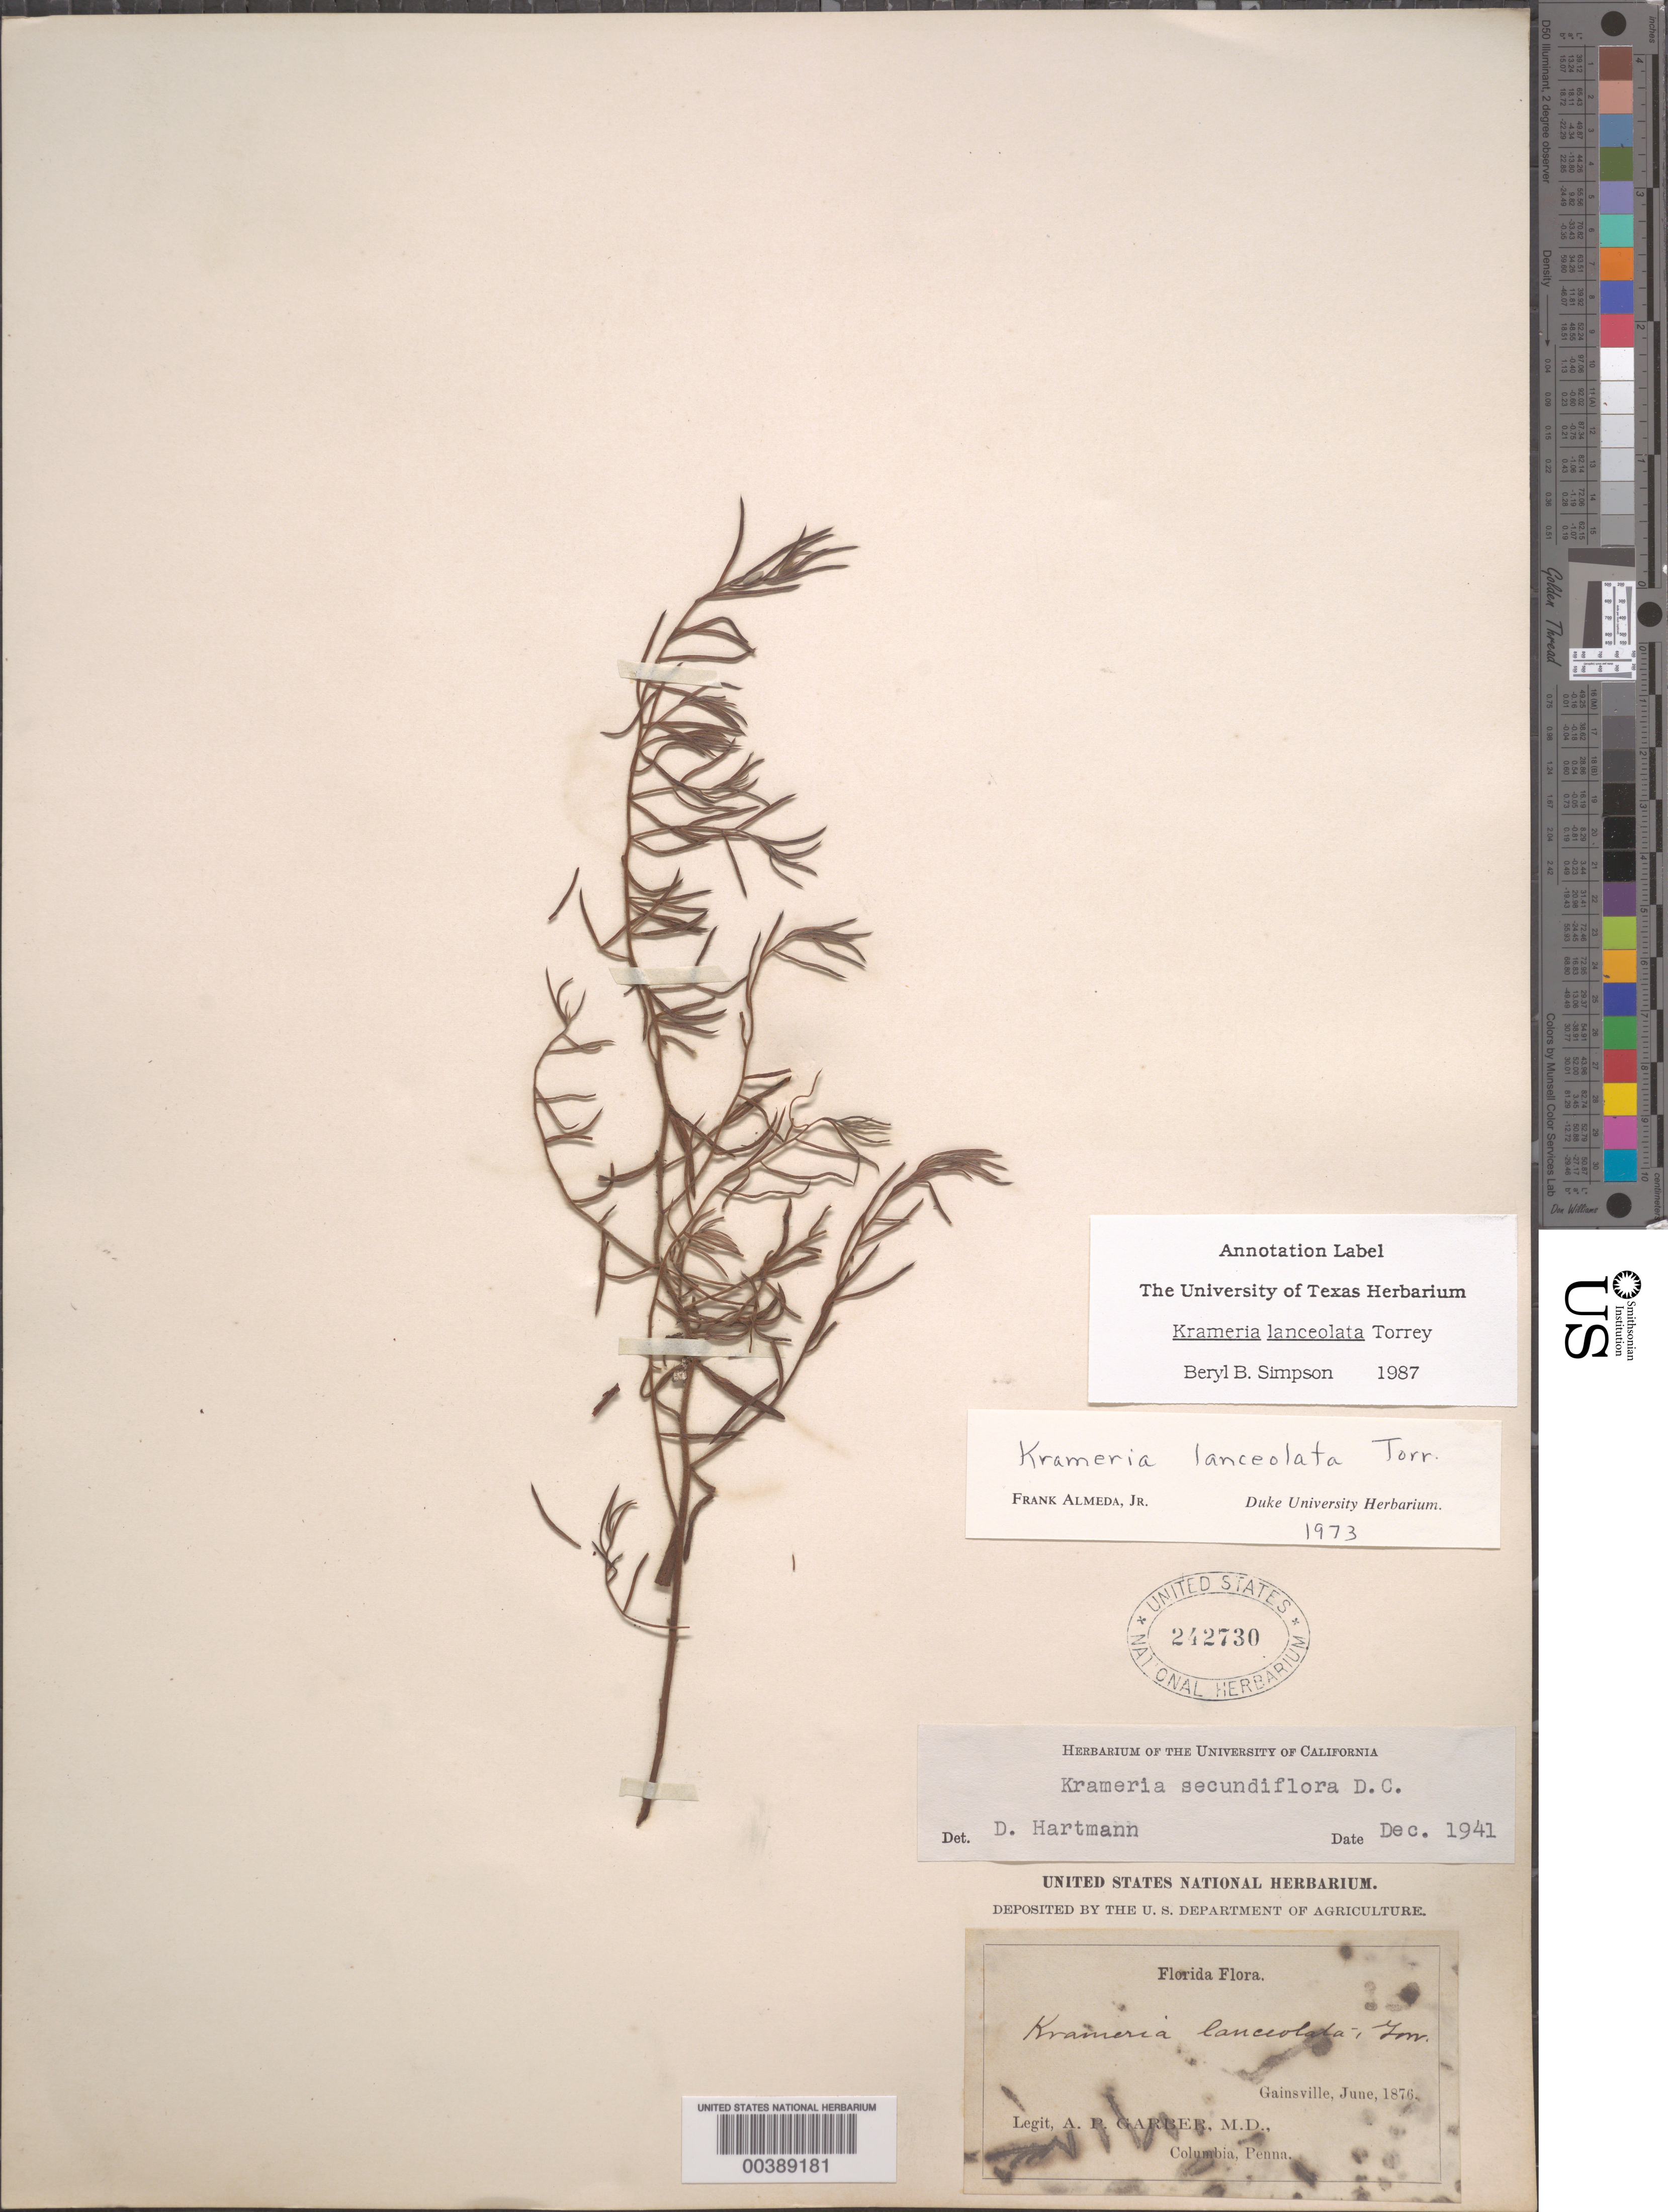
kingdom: Plantae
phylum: Tracheophyta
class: Magnoliopsida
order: Zygophyllales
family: Krameriaceae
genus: Krameria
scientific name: Krameria lanceolata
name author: Torr.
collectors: A. P. Garber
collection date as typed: Jun 1876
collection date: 1876-06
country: United States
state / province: Florida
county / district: Alachua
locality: Gainesville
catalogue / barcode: US 242730